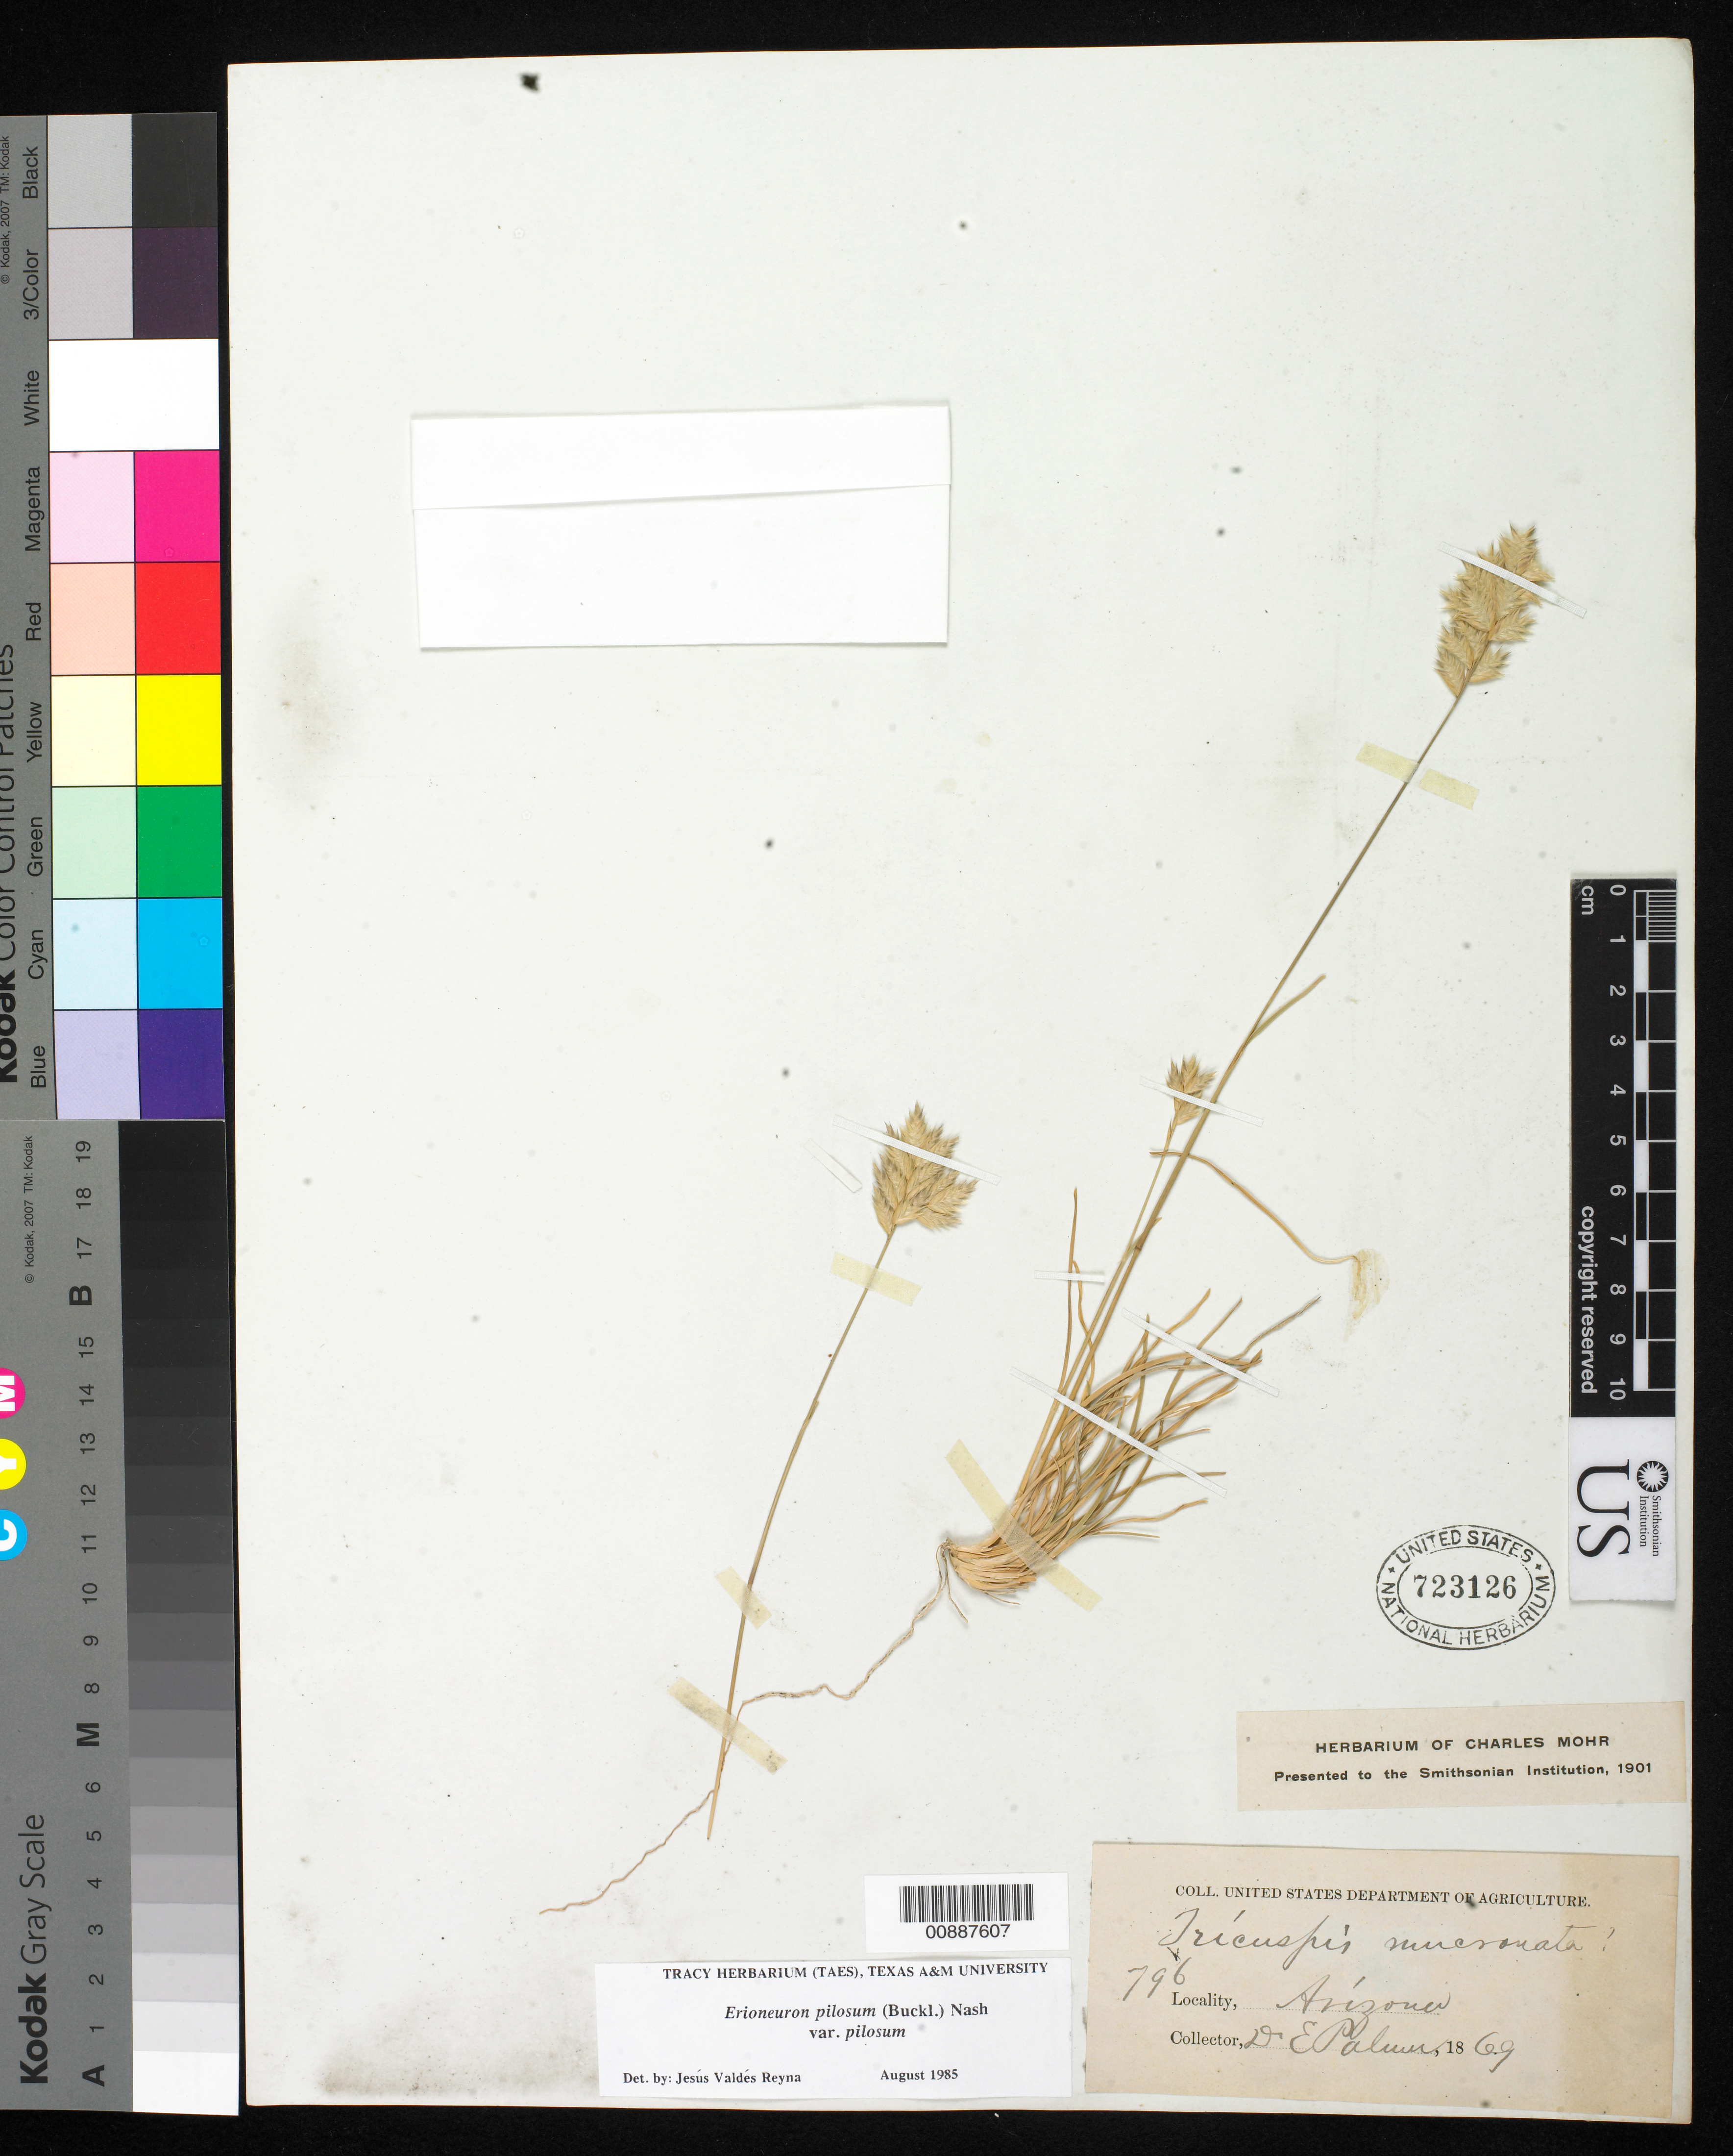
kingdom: Plantae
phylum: Tracheophyta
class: Liliopsida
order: Poales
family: Poaceae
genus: Erioneuron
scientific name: Erioneuron pilosum var. pilosum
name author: (Buckley) Nash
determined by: Valdés-Reyna, Jesús, (ANSM), Universidad Autonoma Agraria Antonio Narro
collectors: E. Palmer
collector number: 796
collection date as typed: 1869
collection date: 1869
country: United States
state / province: Arizona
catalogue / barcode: US 723126